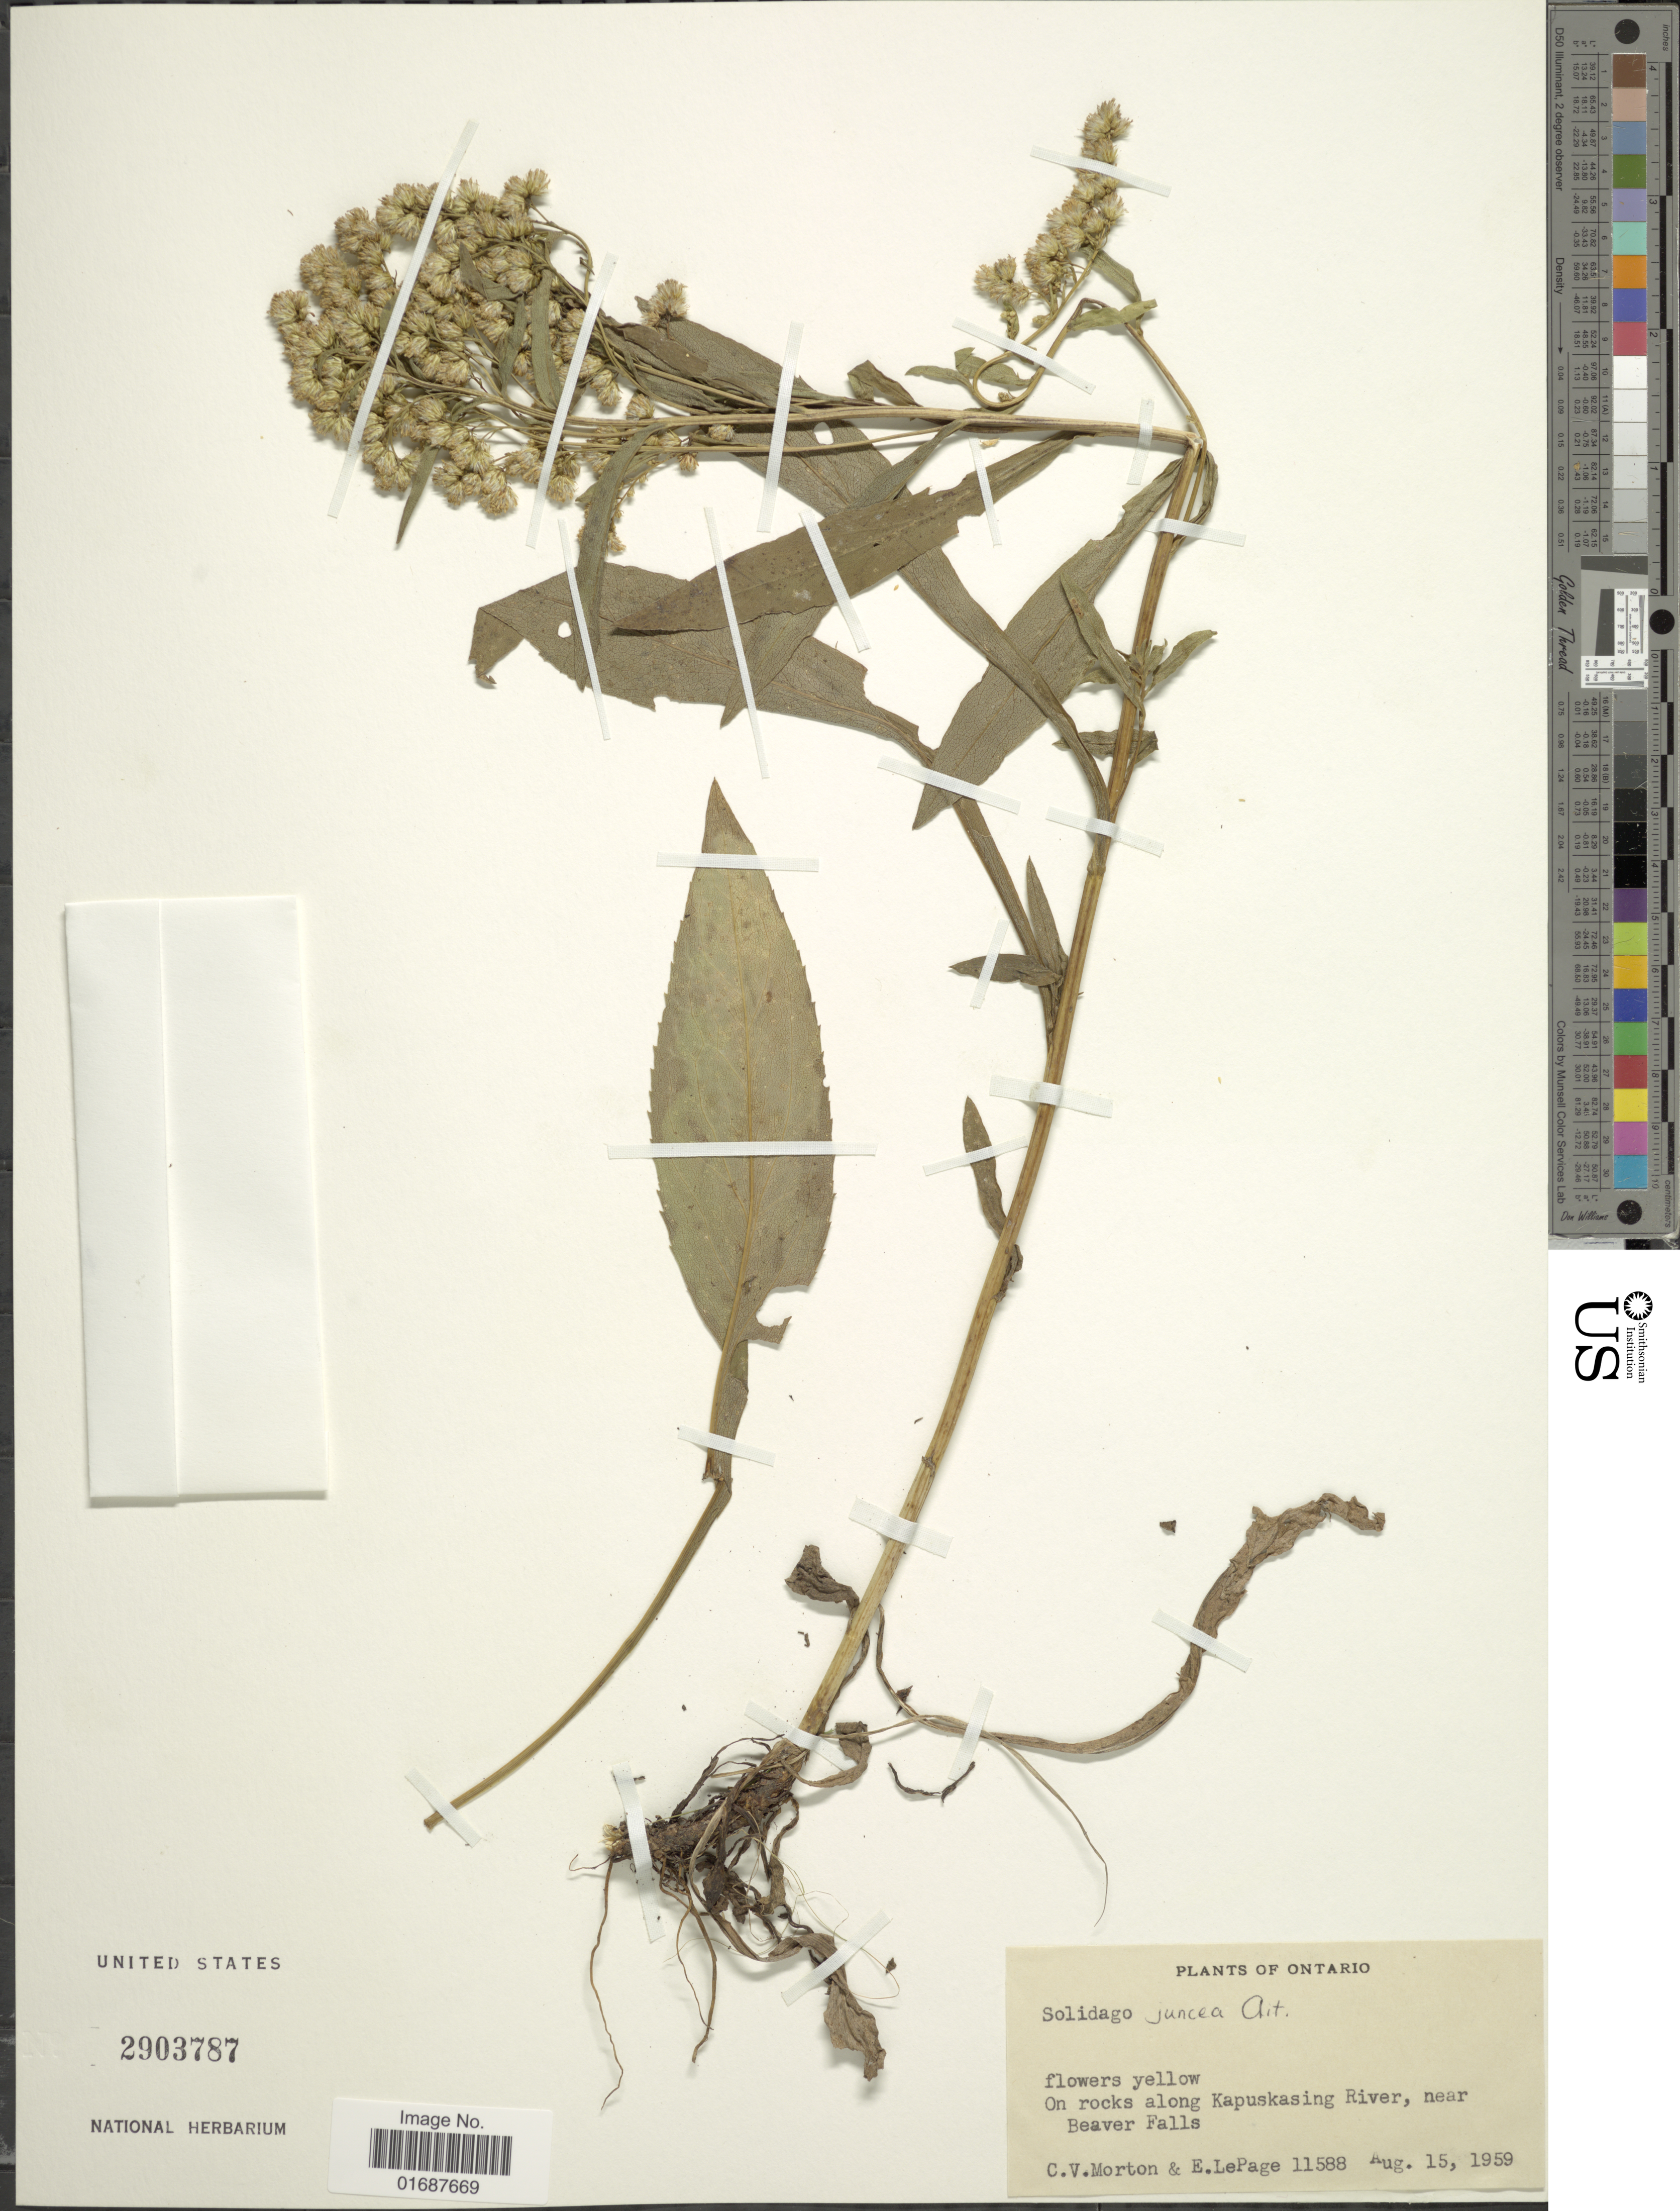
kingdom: Plantae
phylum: Tracheophyta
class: Magnoliopsida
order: Asterales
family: Asteraceae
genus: Solidago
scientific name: Solidago juncea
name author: Aiton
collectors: C. V. Morton & E. Lepage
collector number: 11588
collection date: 1959-08-15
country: Canada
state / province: Ontario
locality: Along Kapuskasing River, near Beaver Falls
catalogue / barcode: US 2903787